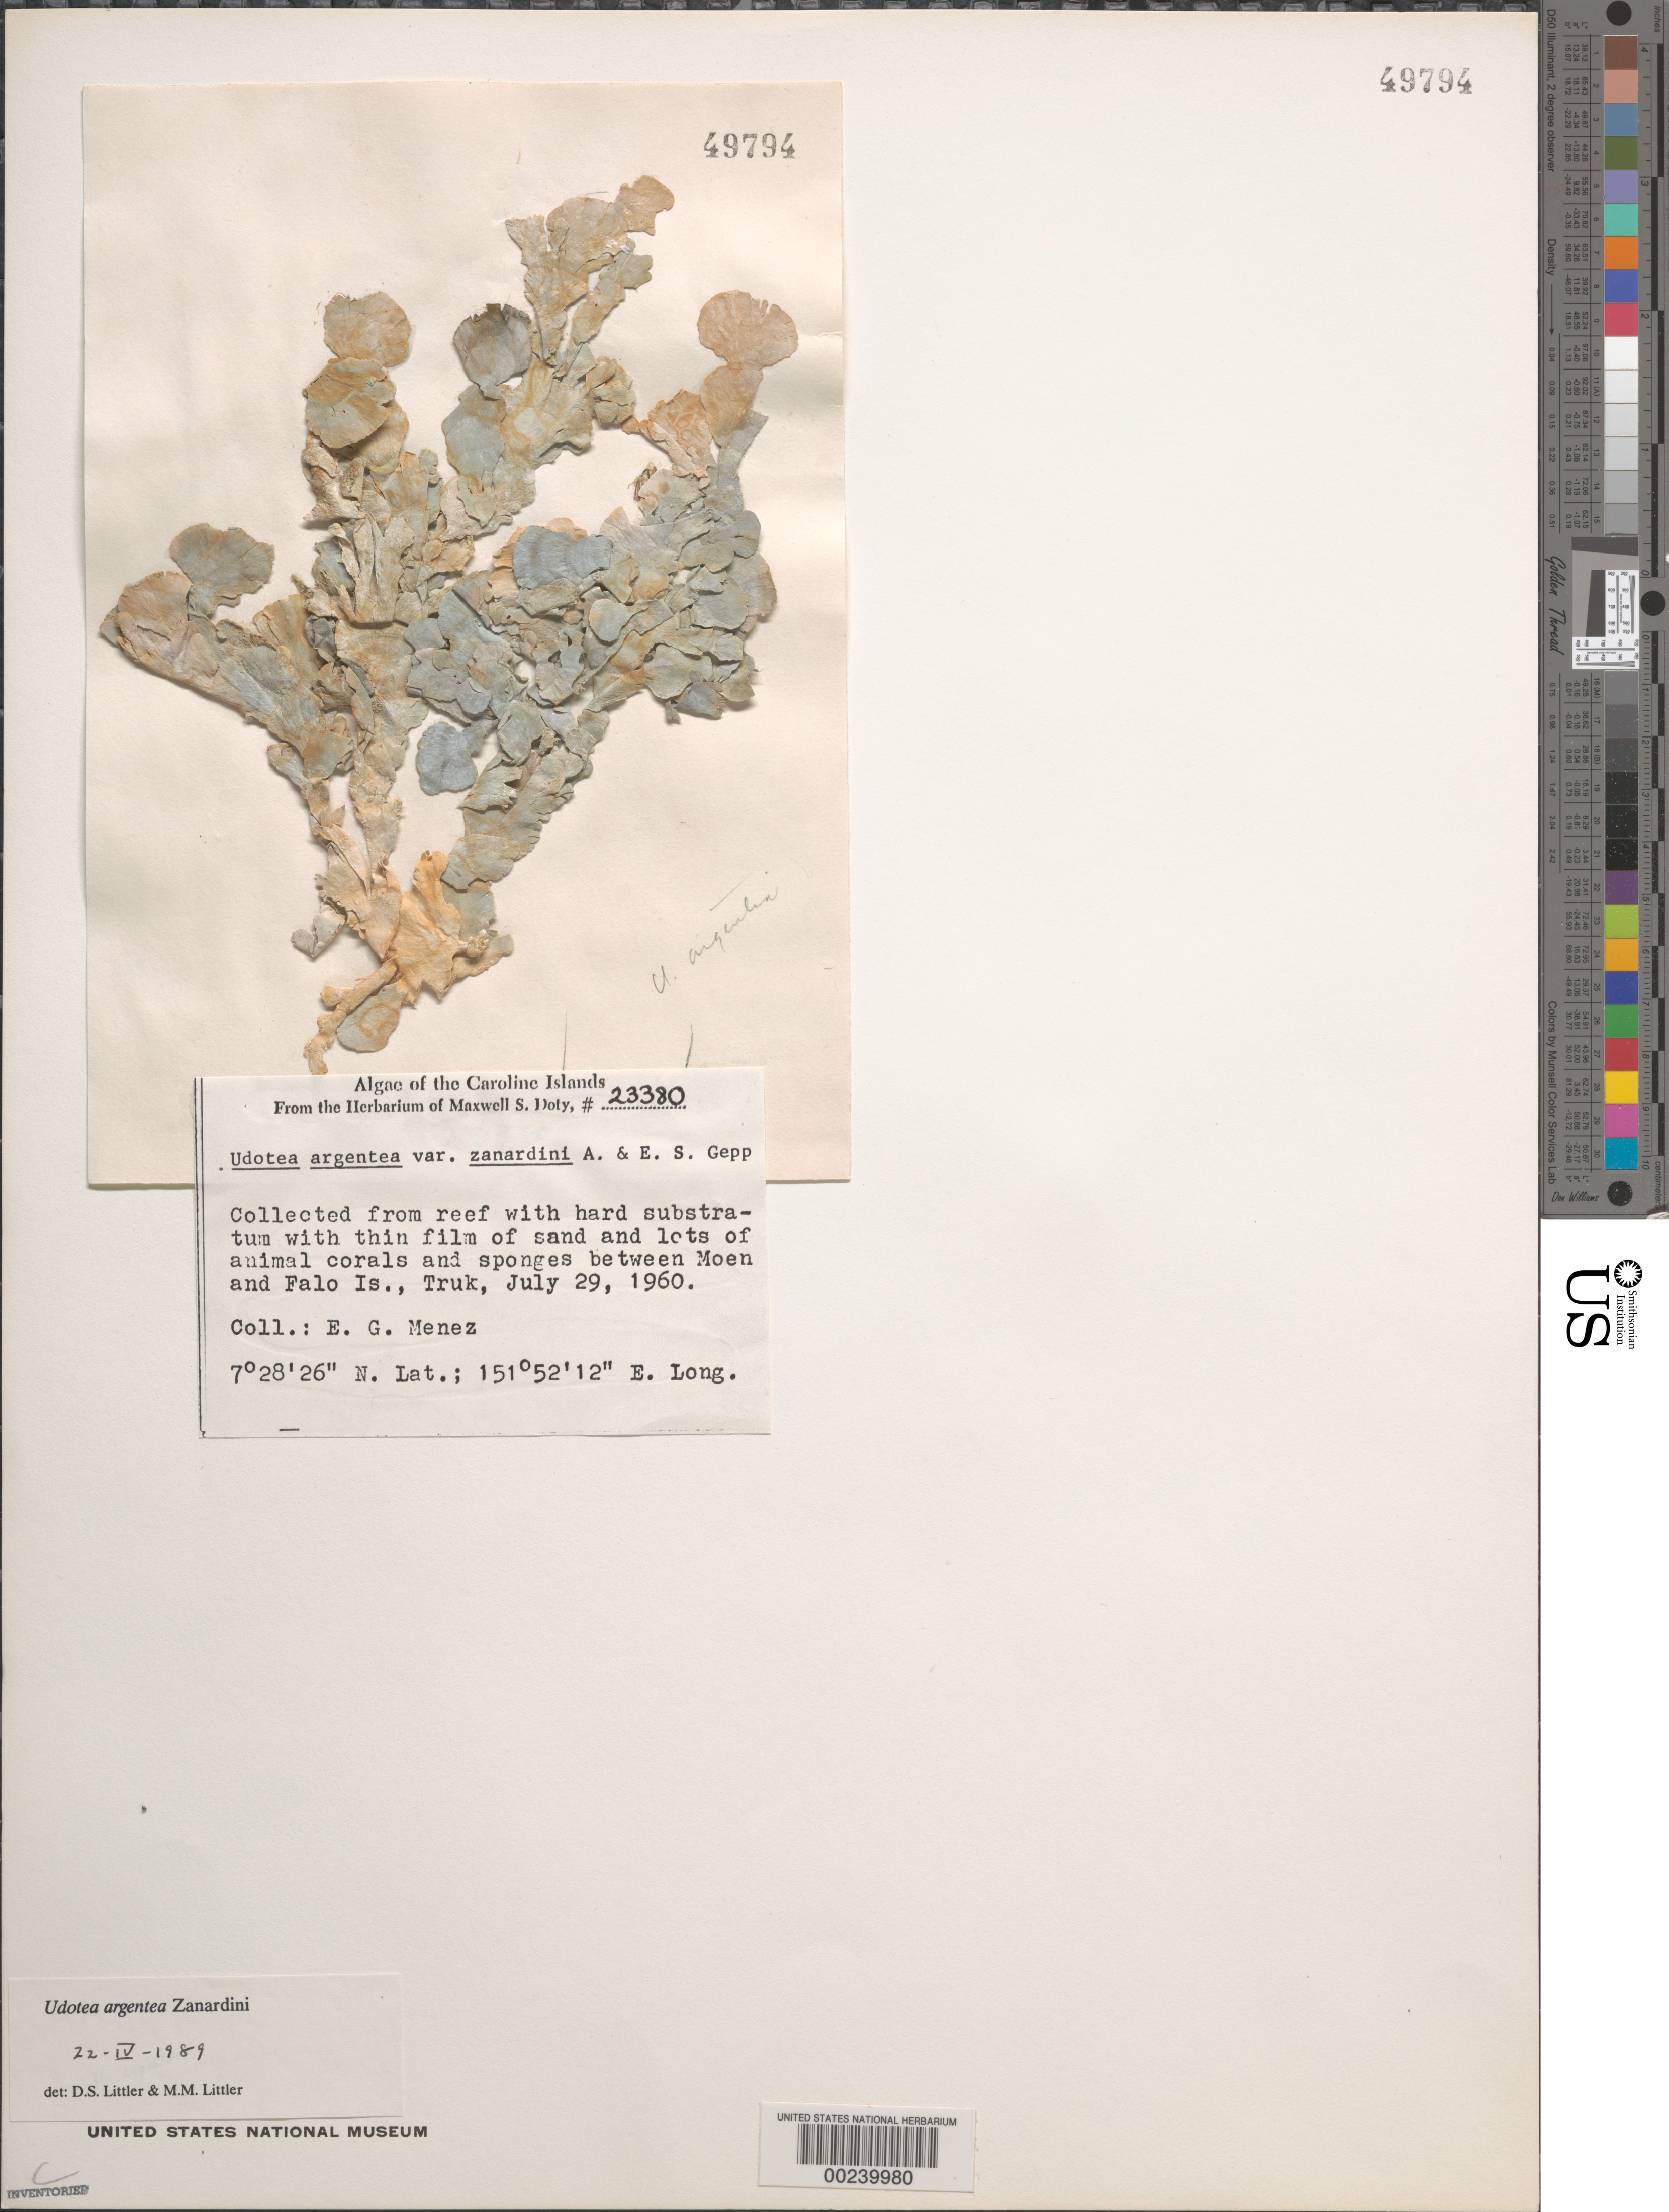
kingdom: Plantae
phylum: Chlorophyta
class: Ulvophyceae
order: Bryopsidales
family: Udoteaceae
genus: Udotea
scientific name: Udotea argentea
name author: Zanardini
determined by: Littler, D. S.; Littler, M. M.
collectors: Meñez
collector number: MSD 23380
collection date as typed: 29 Jul 1960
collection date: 1960-07-29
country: Micronesia, Federated States of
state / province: Truk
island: Truk (Chuuk) Is.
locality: Between Moen Islet and Falo Islet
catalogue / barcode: US 49794